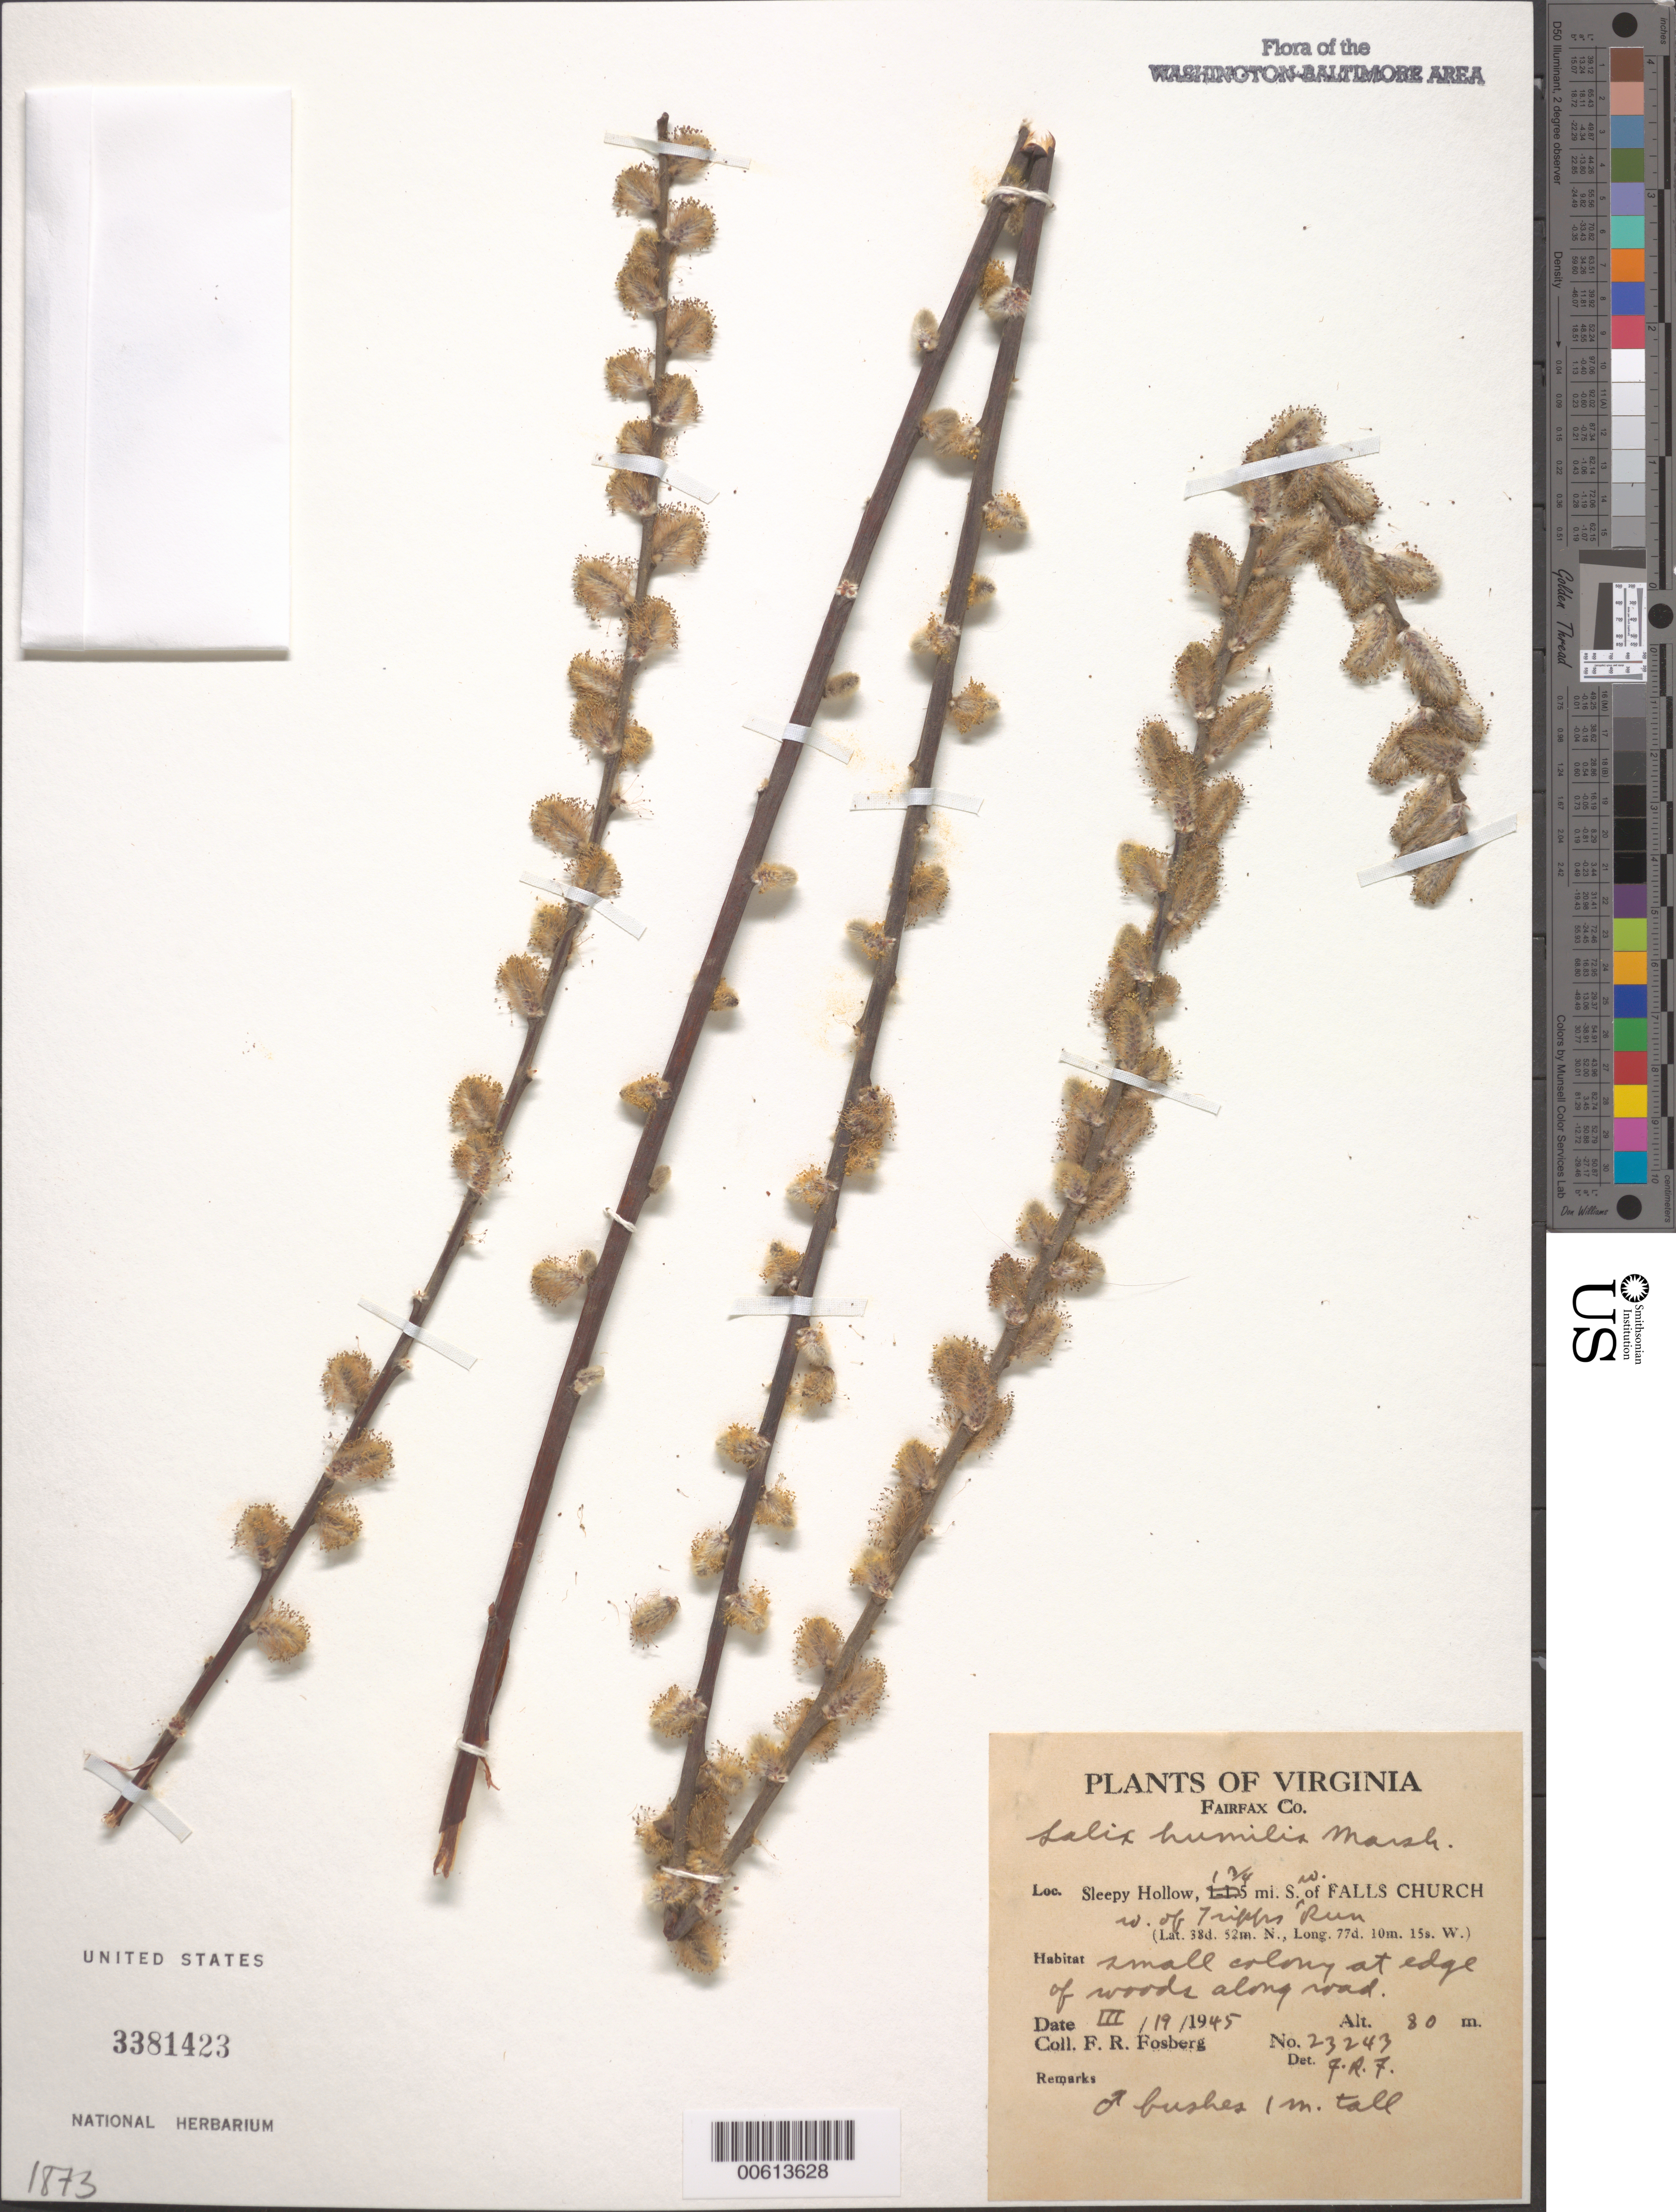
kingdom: Plantae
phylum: Tracheophyta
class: Magnoliopsida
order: Malpighiales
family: Salicaceae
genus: Salix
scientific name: Salix humilis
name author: Marshall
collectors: F. R. Fosberg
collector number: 23243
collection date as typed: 19 Mar 1945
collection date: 1945-03-19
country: United States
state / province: Virginia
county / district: Fairfax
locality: Sleepy Hollow, S of Falls Church along Tripps Run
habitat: Moist pasture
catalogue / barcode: US 3381423